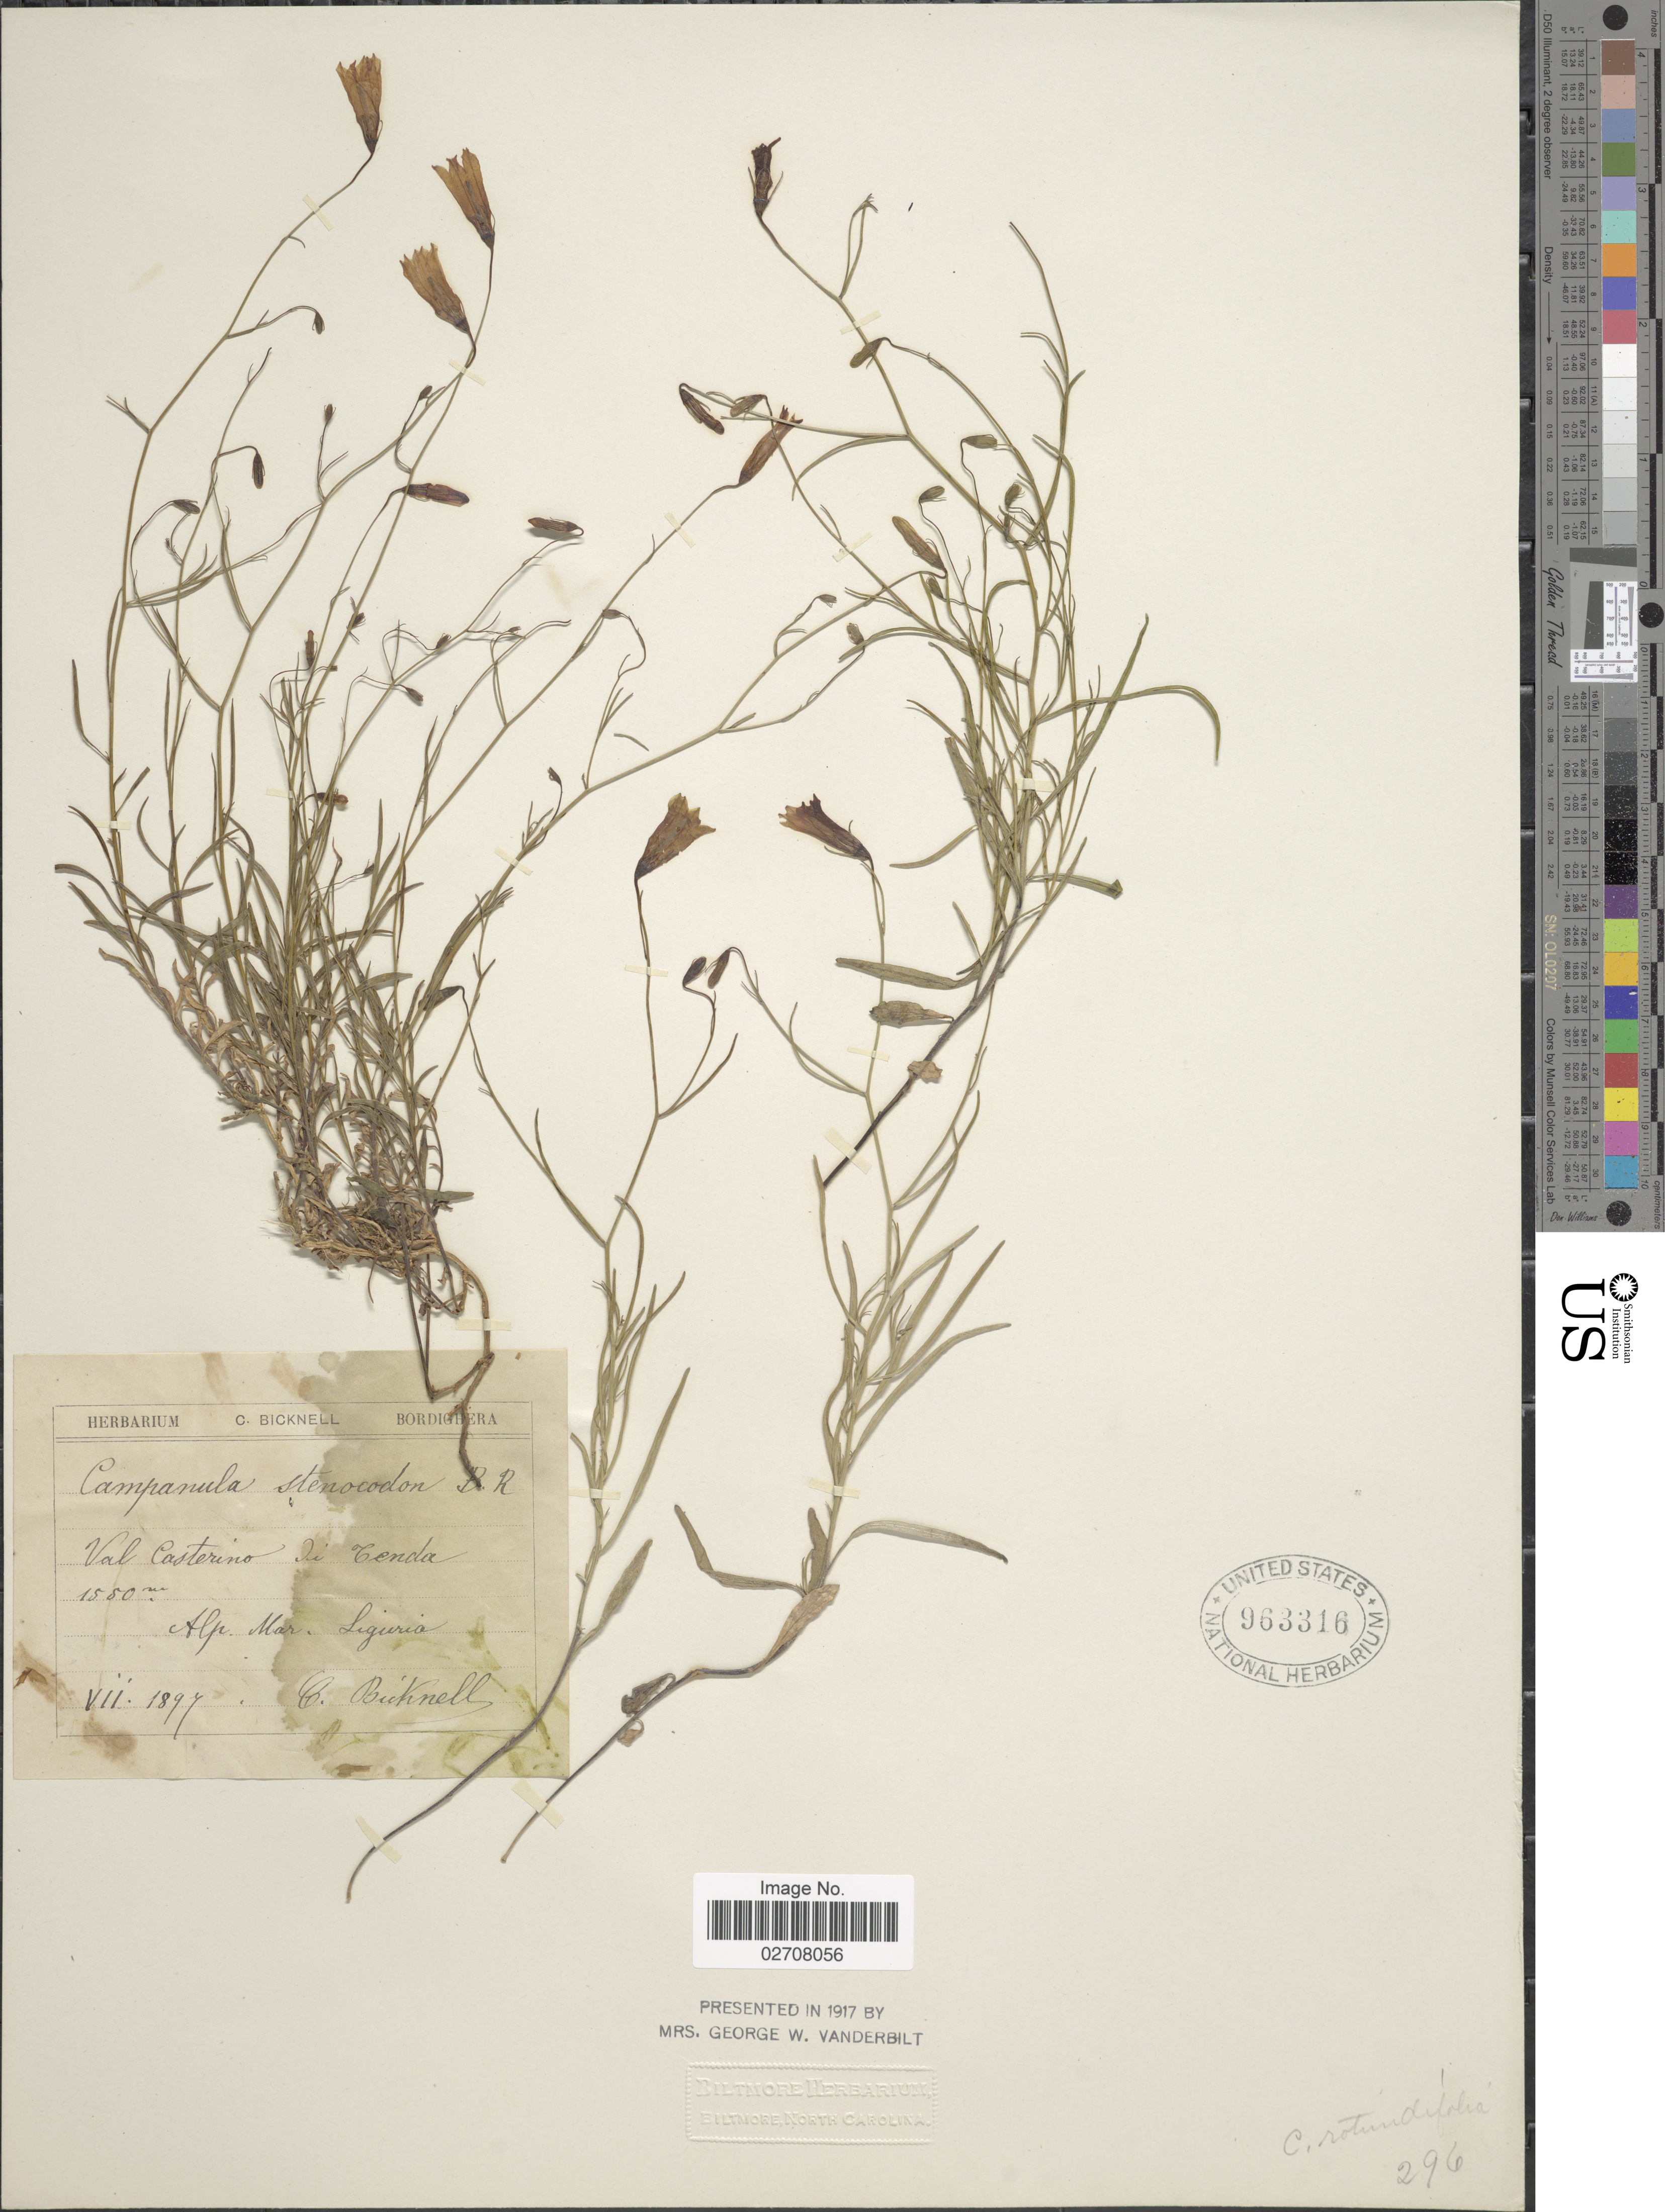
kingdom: Plantae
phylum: Tracheophyta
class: Magnoliopsida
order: Asterales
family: Campanulaceae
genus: Campanula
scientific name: Campanula stenocodon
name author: Boiss. & Reut.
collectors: C. Bicknell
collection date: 1897-07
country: Italy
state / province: Liguria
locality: Val Casterino di Tenda, Alp. Mar. Liguira [interpreted]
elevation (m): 1550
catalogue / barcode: US 963316